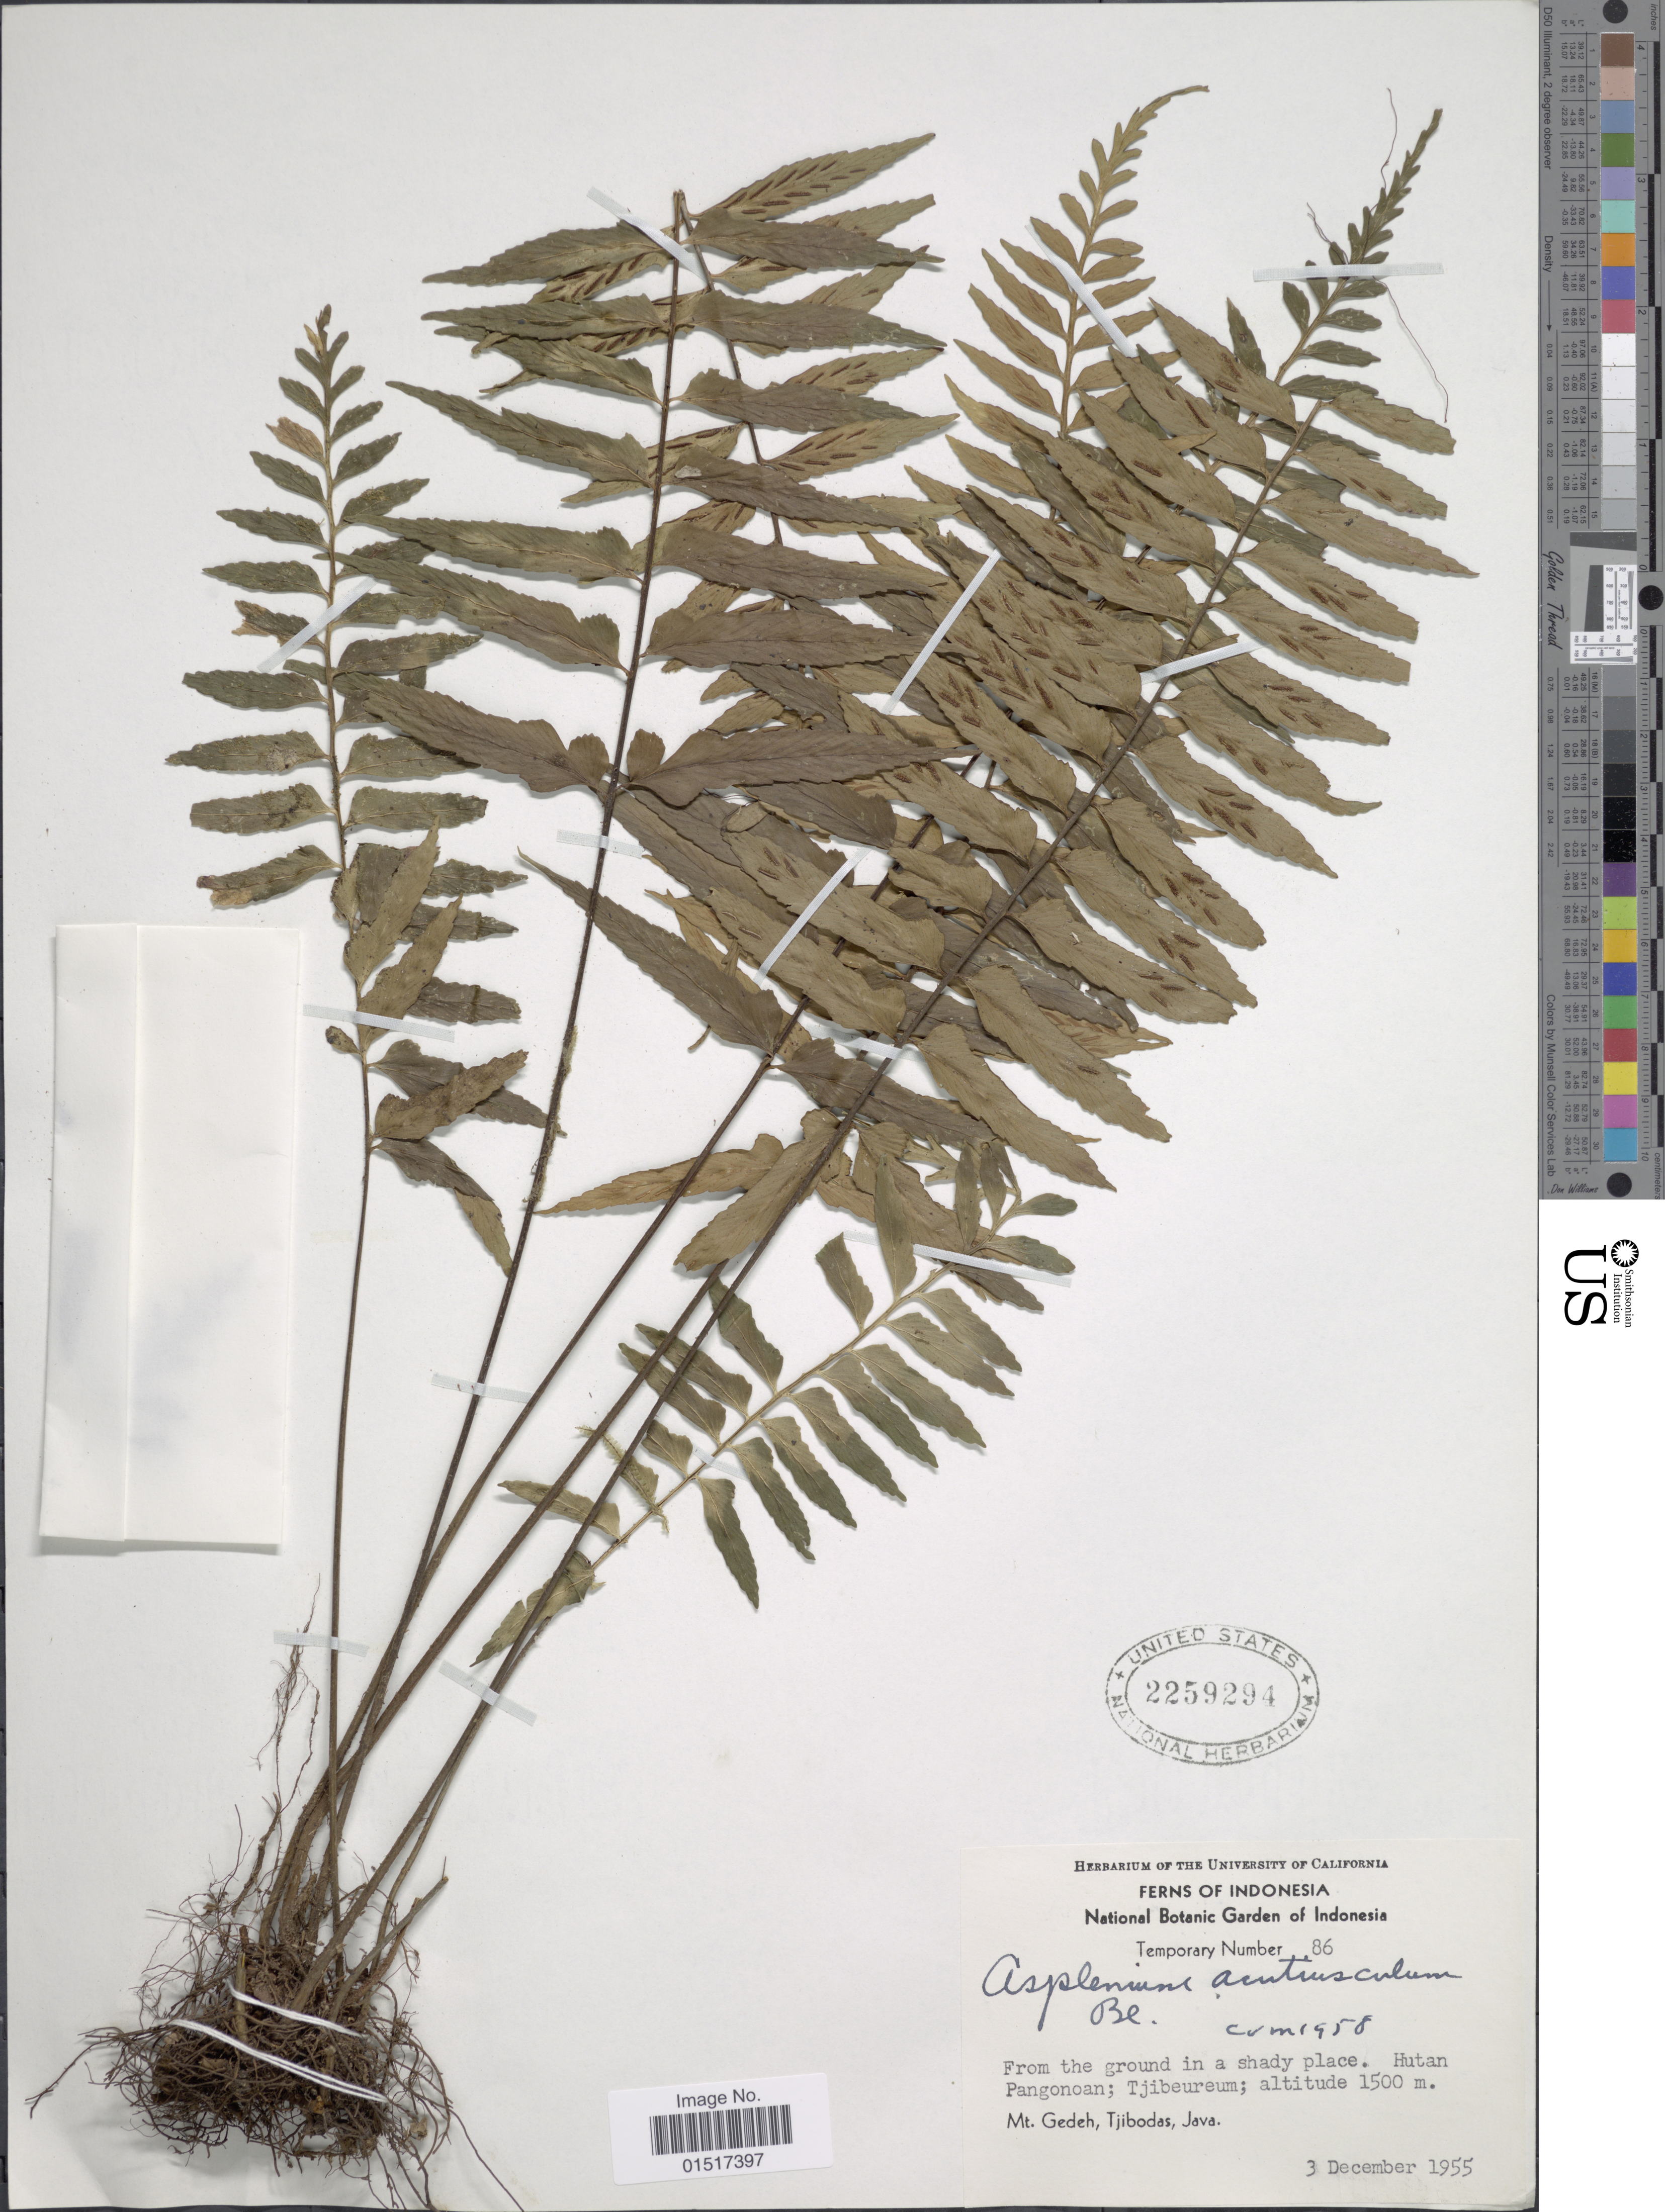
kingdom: Plantae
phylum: Tracheophyta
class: Polypodiopsida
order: Polypodiales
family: Aspleniaceae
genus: Asplenium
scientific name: Asplenium sp.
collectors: ex herb. Univ. of California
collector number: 86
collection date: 1955-12-03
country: Indonesia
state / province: Java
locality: Hutan Pangonoan; Tjibeureum. Mt. Gedeh, Tjibodas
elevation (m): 1500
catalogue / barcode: US 2259294